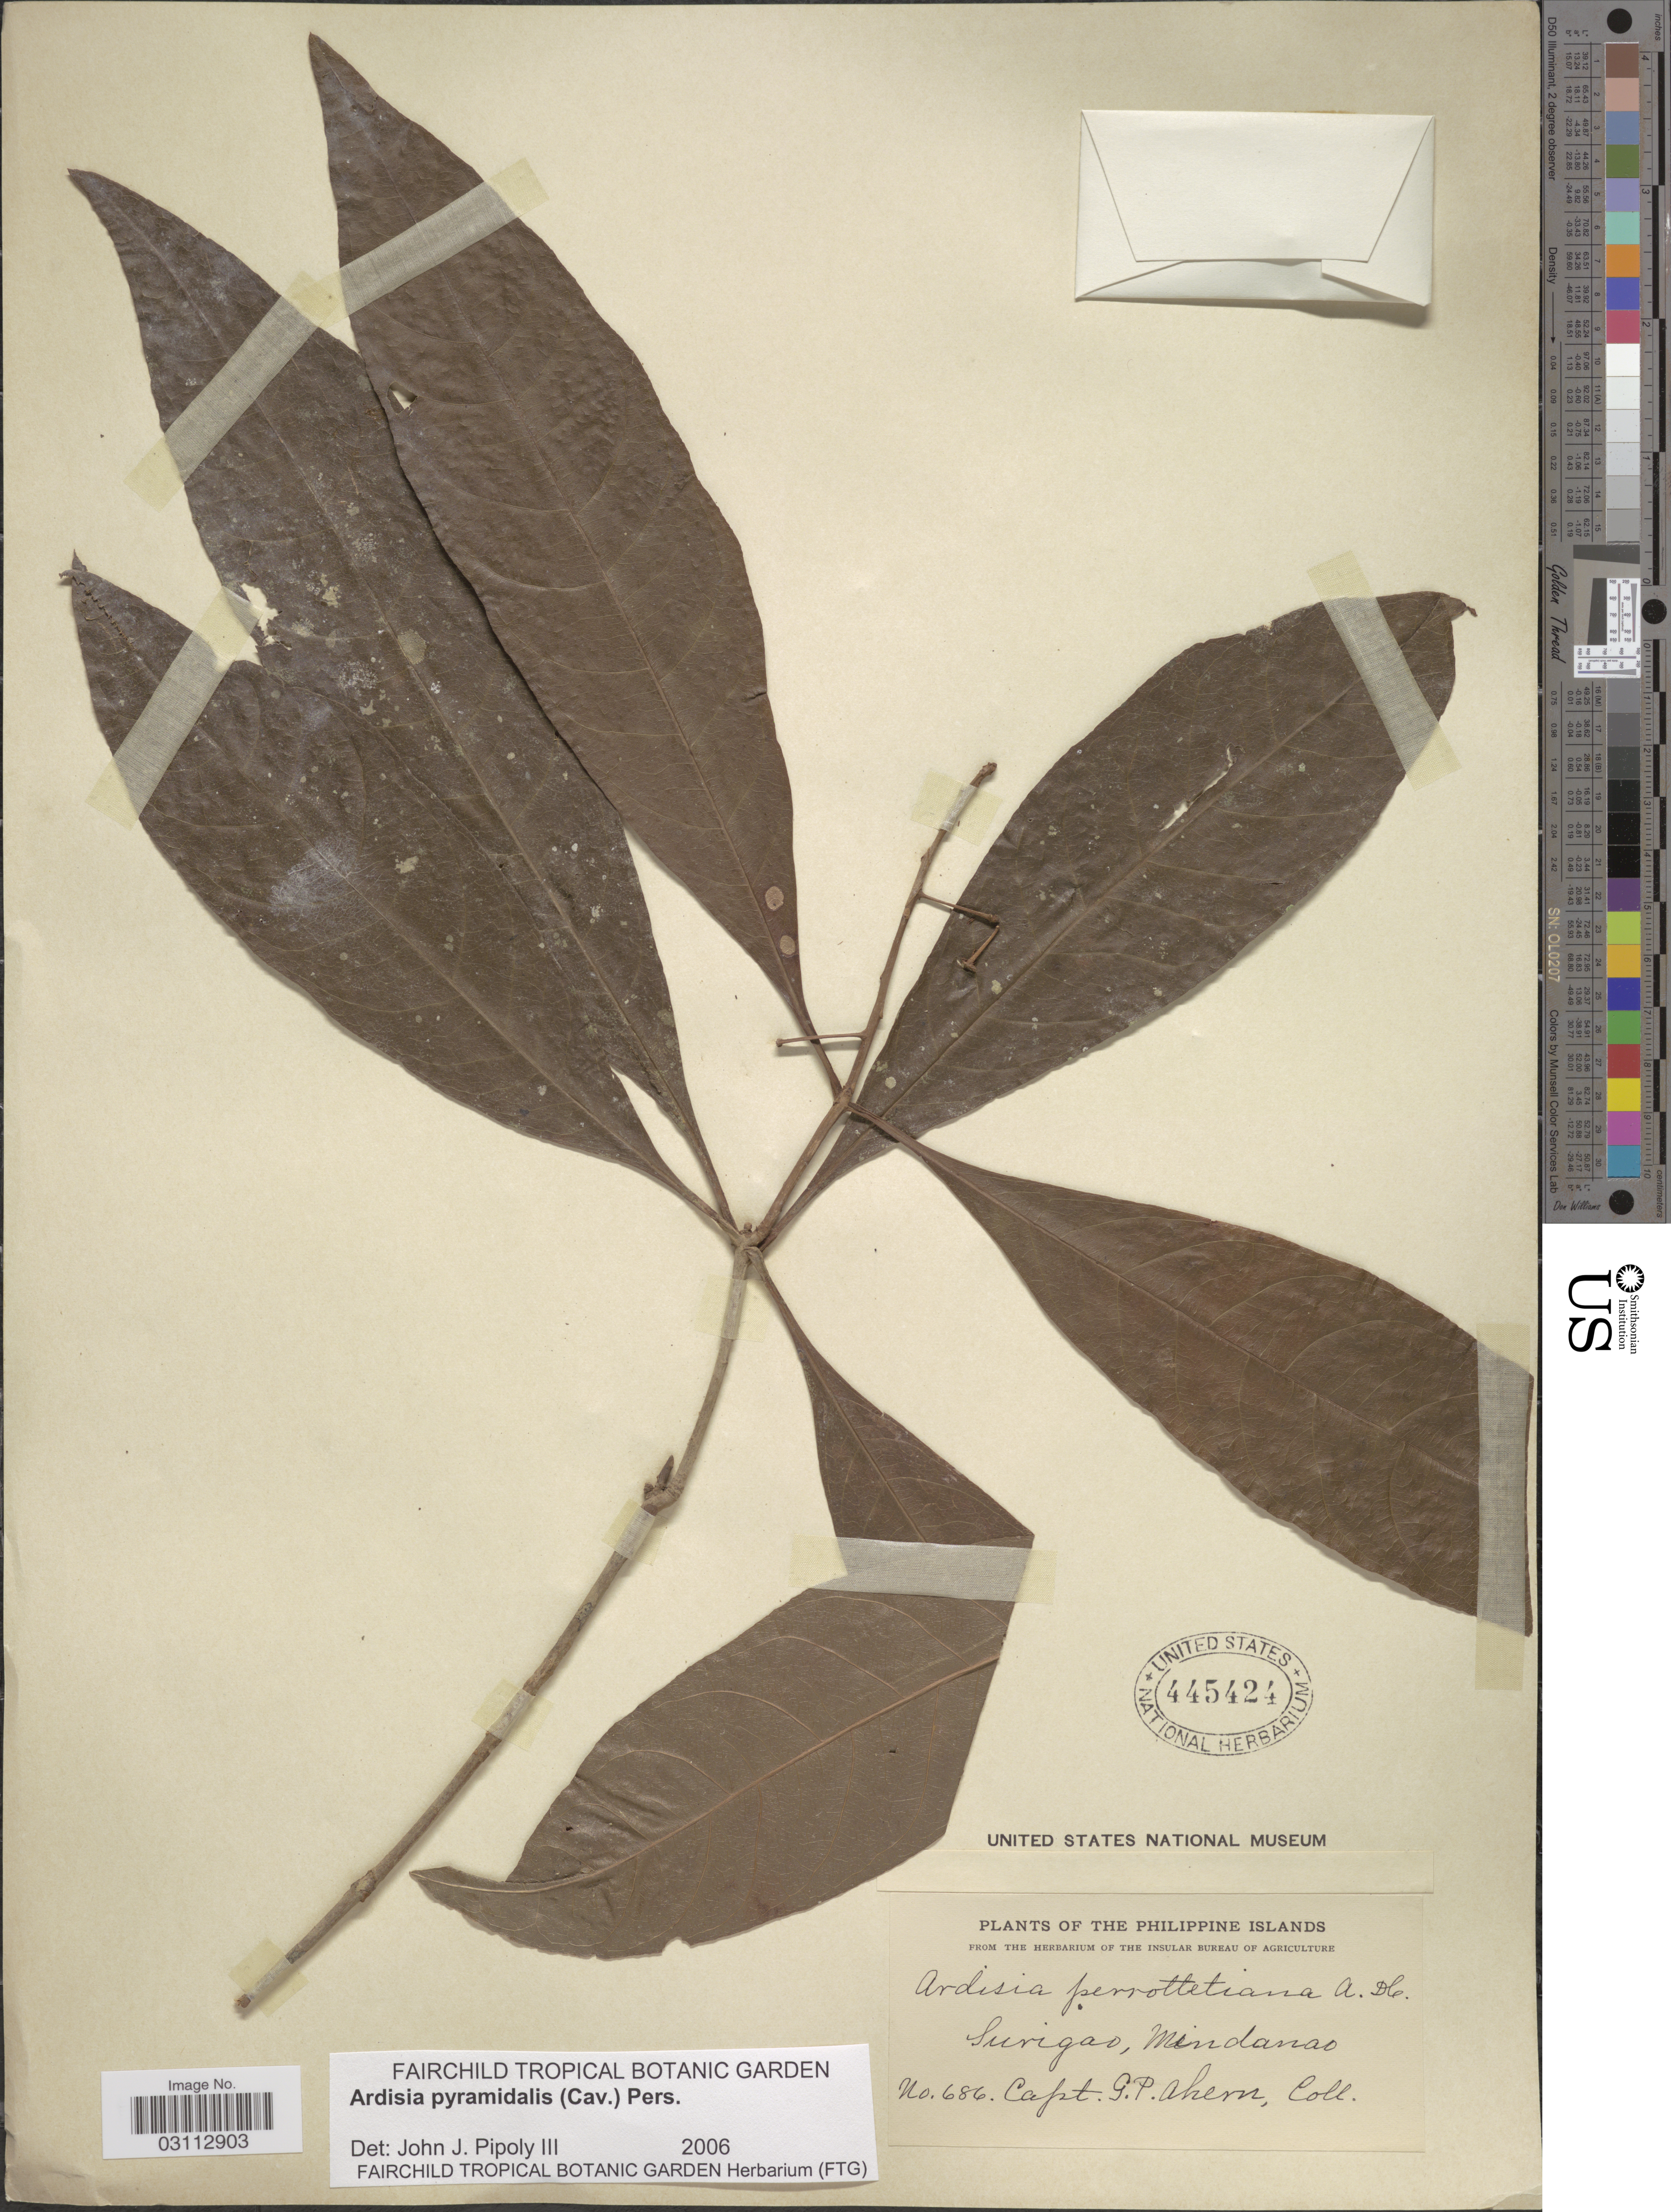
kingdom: Plantae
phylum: Tracheophyta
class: Magnoliopsida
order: Ericales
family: Primulaceae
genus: Ardisia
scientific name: Ardisia pyramidalis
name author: (Cav.) Pers.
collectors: G. Ahern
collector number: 686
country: Philippines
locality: Surigao, Mindanao.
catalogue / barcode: US 445424